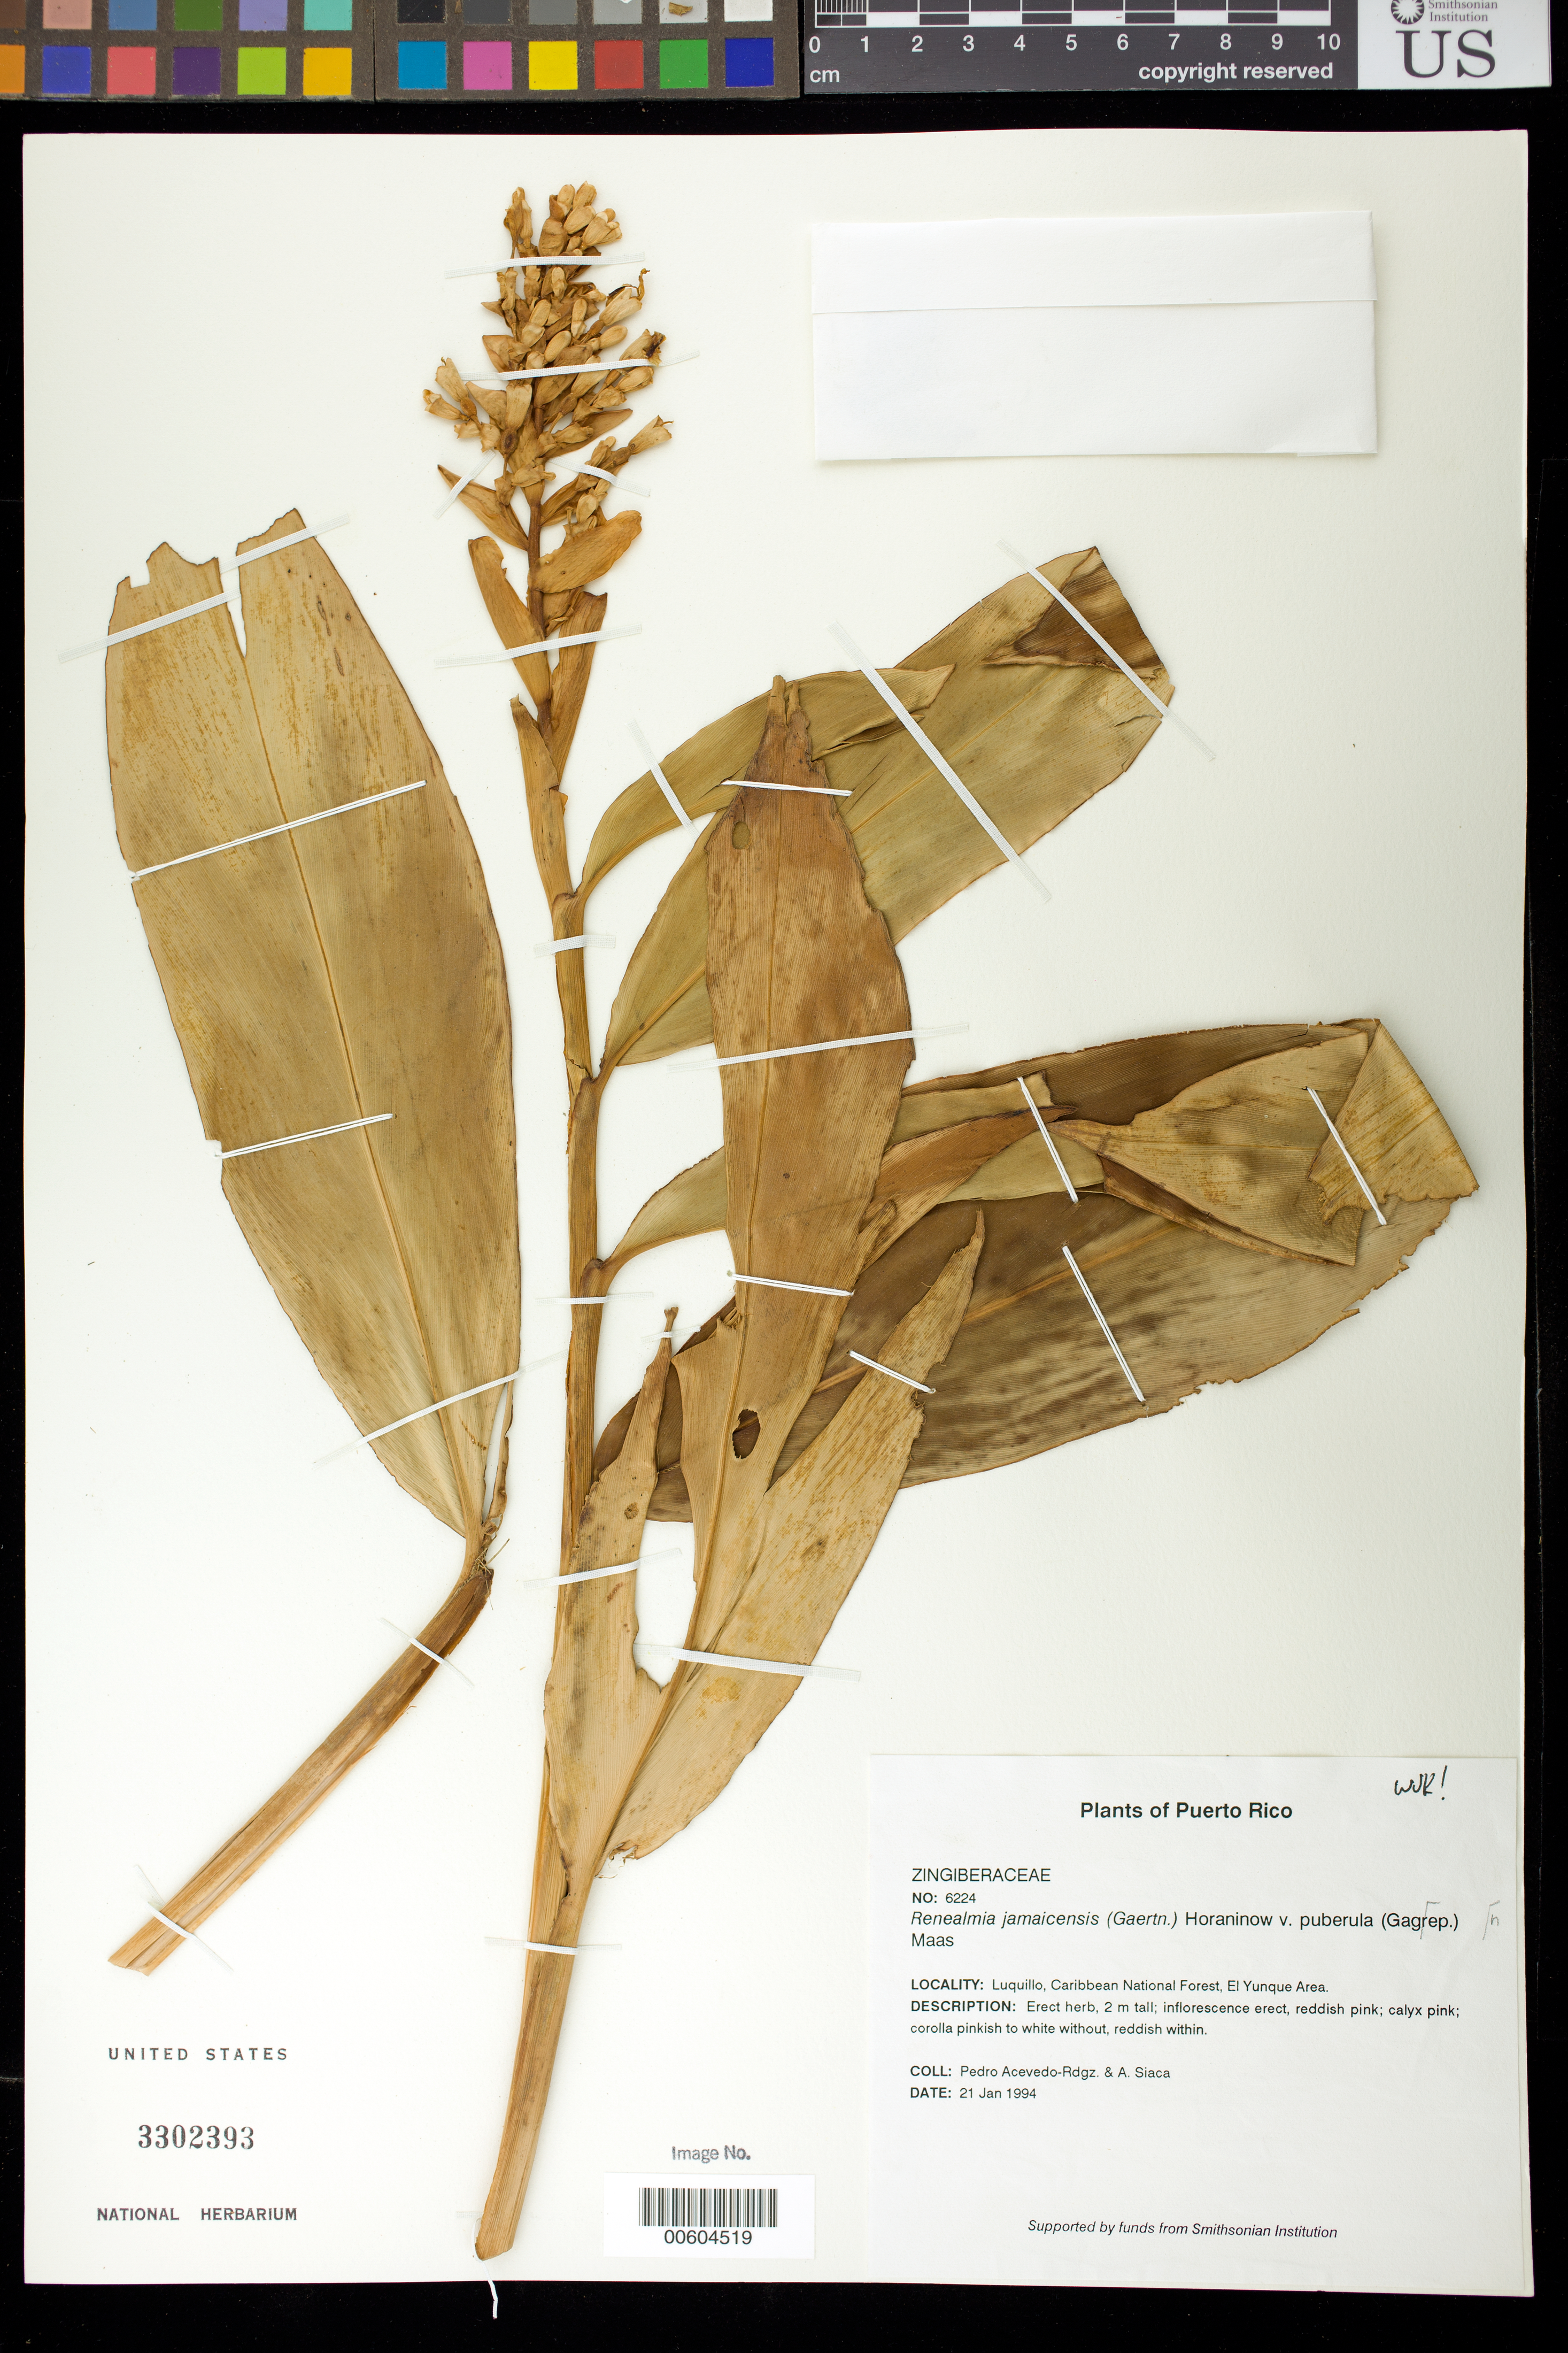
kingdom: Plantae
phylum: Tracheophyta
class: Liliopsida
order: Zingiberales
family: Zingiberaceae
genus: Renealmia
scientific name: Renealmia jamaicensis var. puberula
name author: (Gagnep.) Maas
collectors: P. Acevedo-Rodr. & A. Siaca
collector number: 6224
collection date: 1994-01-21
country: Puerto Rico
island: Puerto Rico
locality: Luquillo, Caribbean National Forest, El Yunque area.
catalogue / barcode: US 3302393